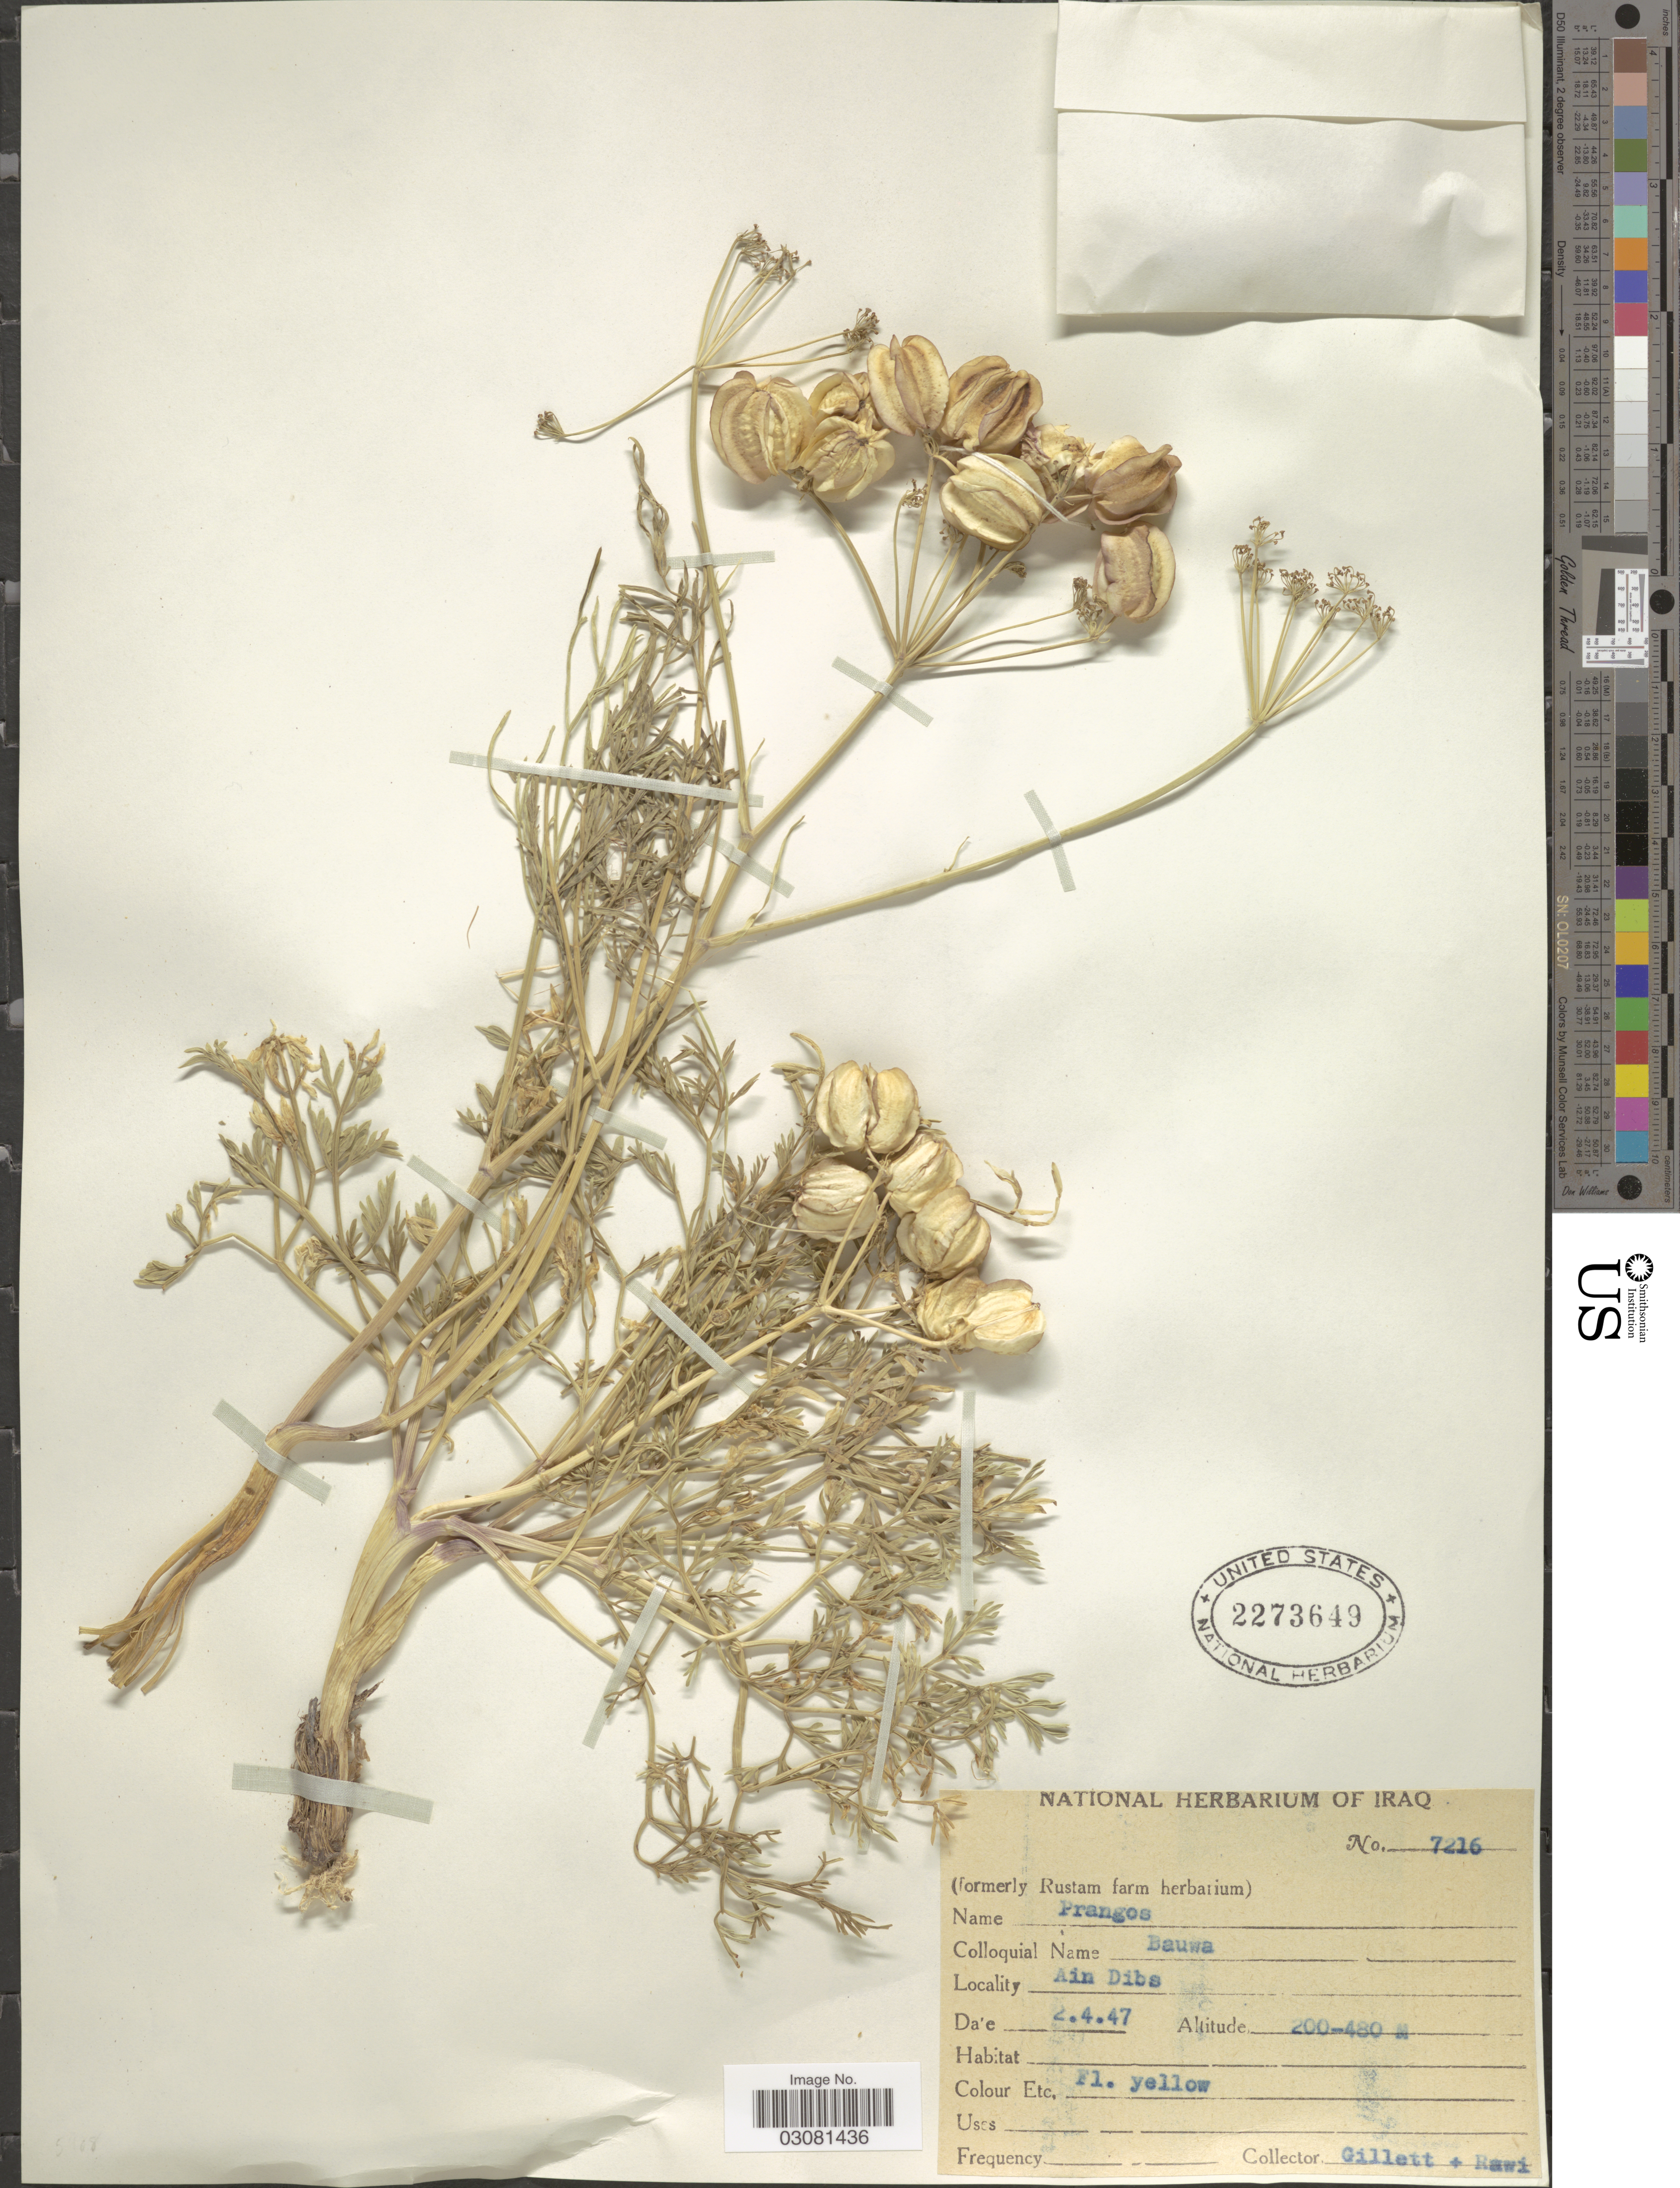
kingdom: Plantae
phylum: Tracheophyta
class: Magnoliopsida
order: Apiales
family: Apiaceae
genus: Prangos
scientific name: Prangos sp.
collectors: Gillett, -- & -. Rawi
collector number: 7216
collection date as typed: Transcribed d/m/y: 2/4/47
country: Iraq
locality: Ain Dibs.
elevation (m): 200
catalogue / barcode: US 2273649